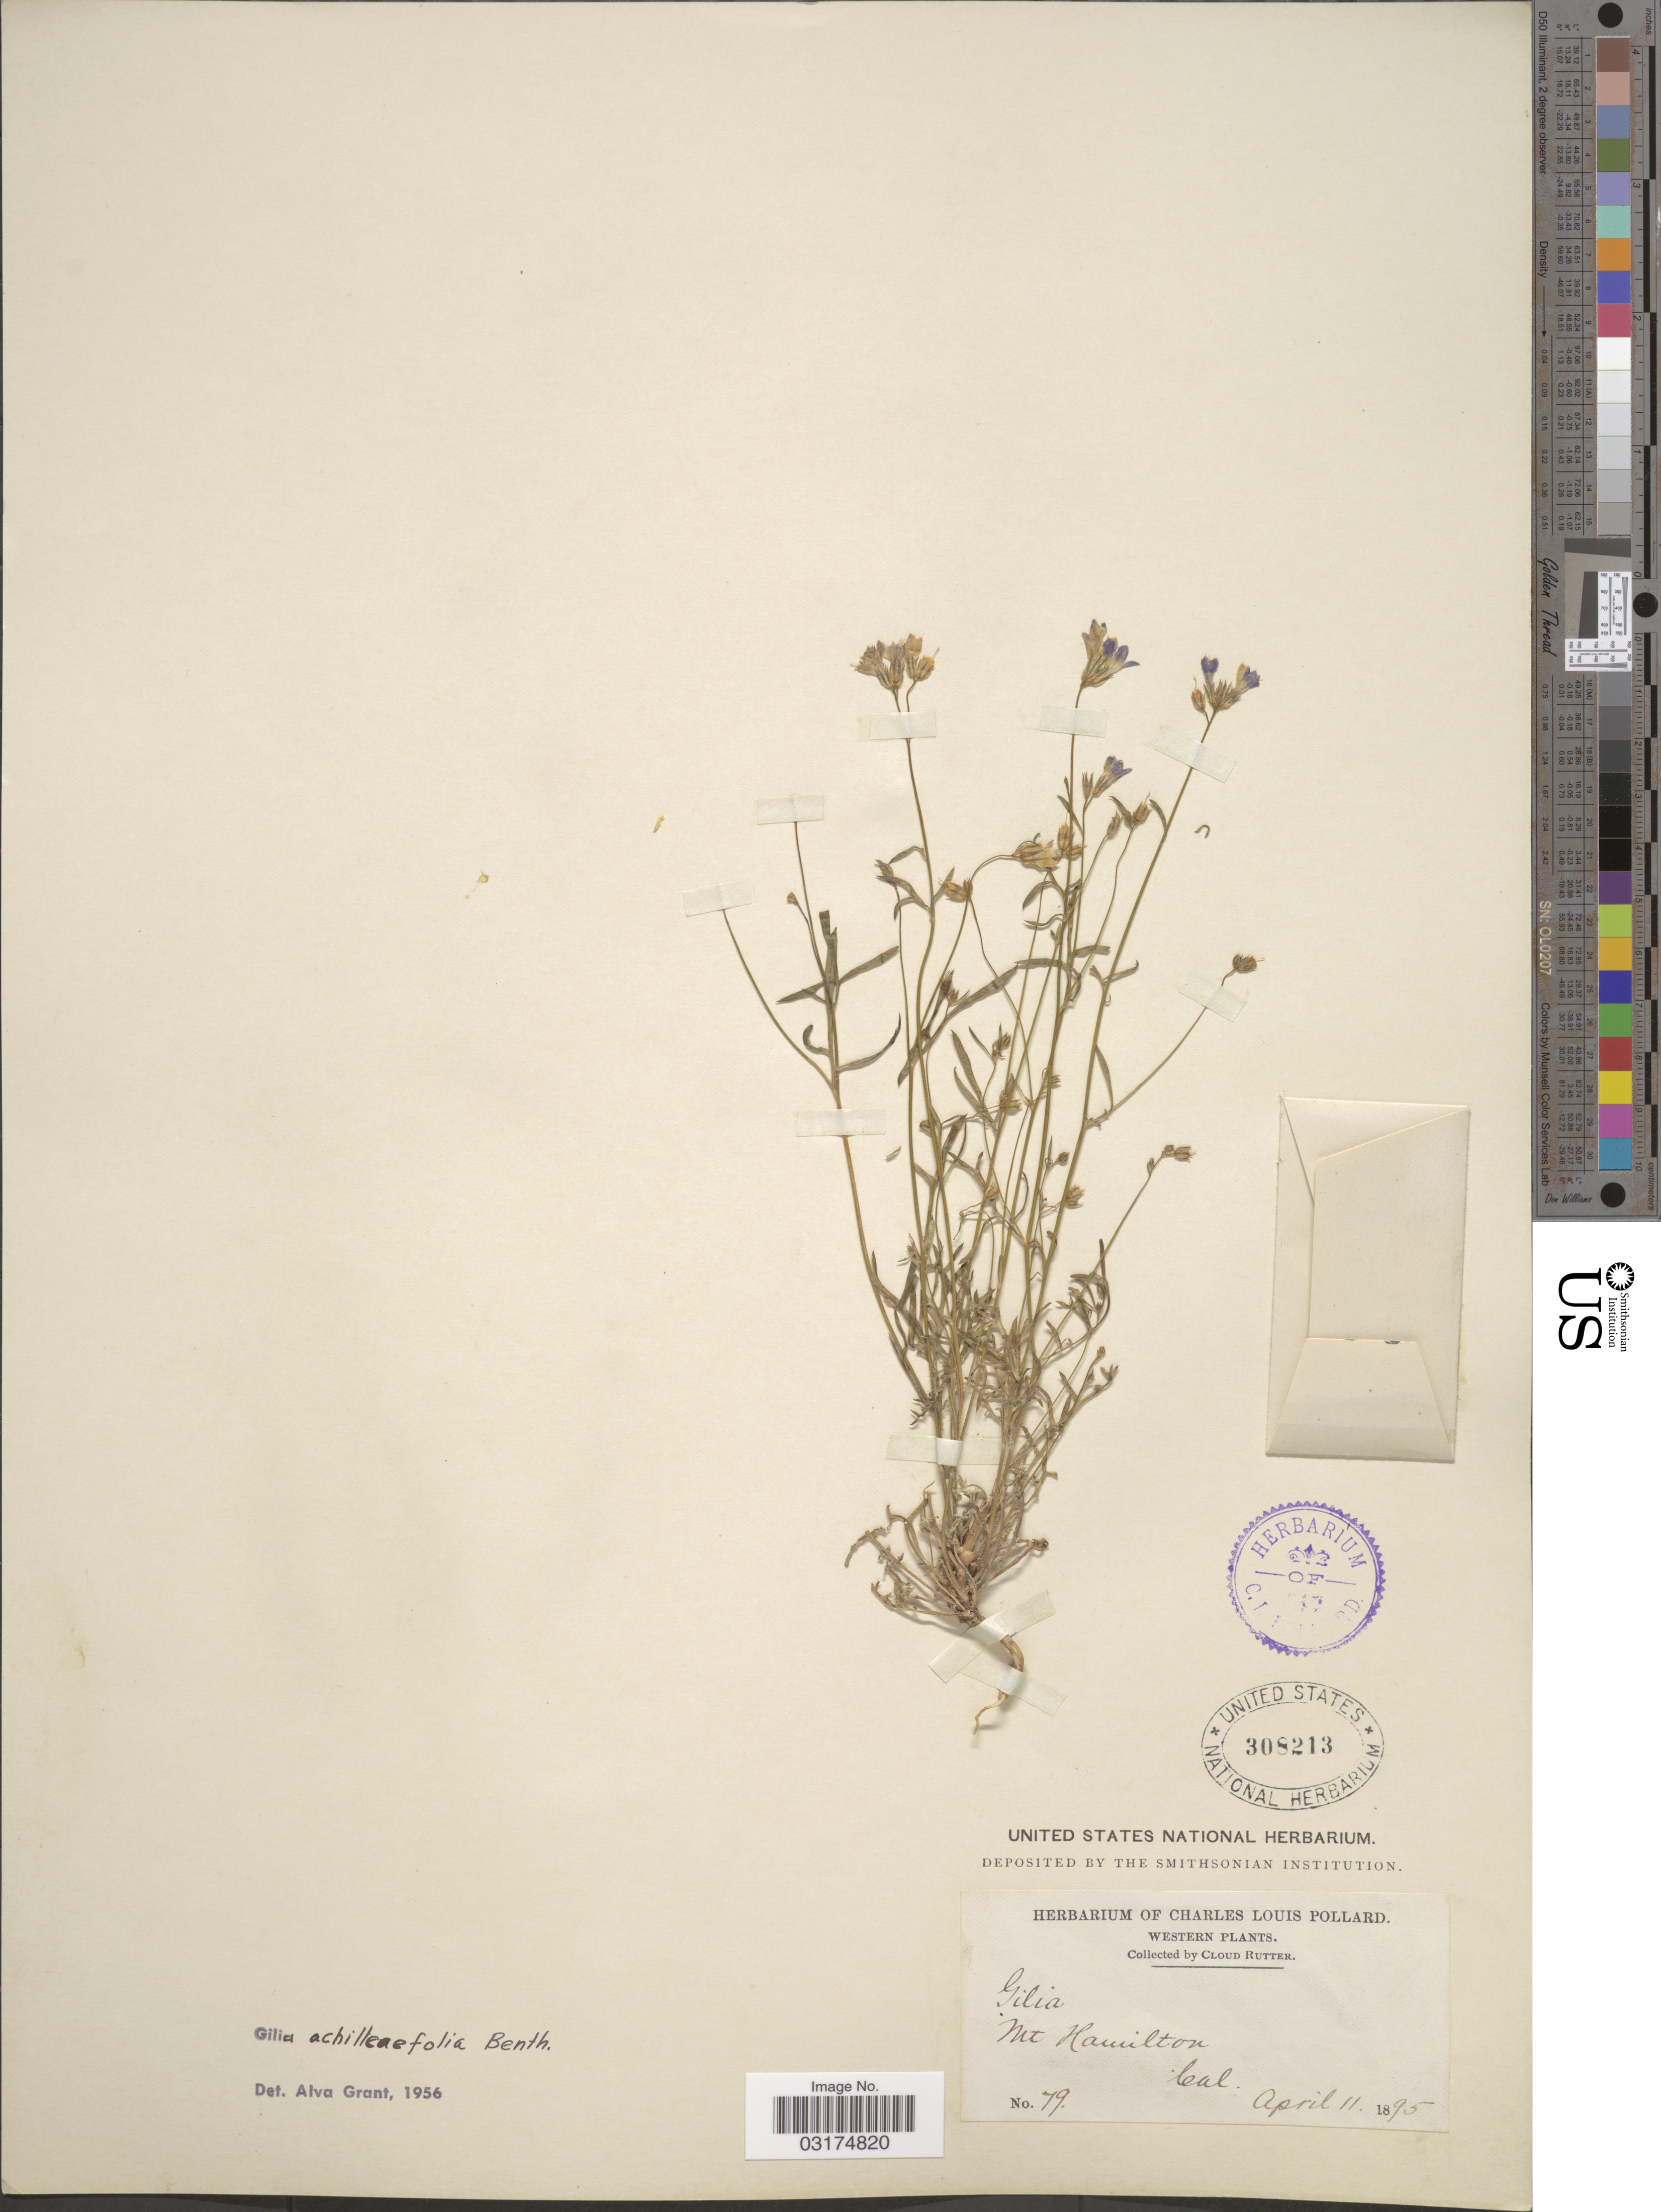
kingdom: Plantae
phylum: Tracheophyta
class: Magnoliopsida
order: Ericales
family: Polemoniaceae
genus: Gilia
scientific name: Gilia achilleifolia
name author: Benth.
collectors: C. Rutter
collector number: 79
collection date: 1895-04-11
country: United States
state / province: California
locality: Western. Mt. Hamilton. Cal.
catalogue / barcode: US 308213